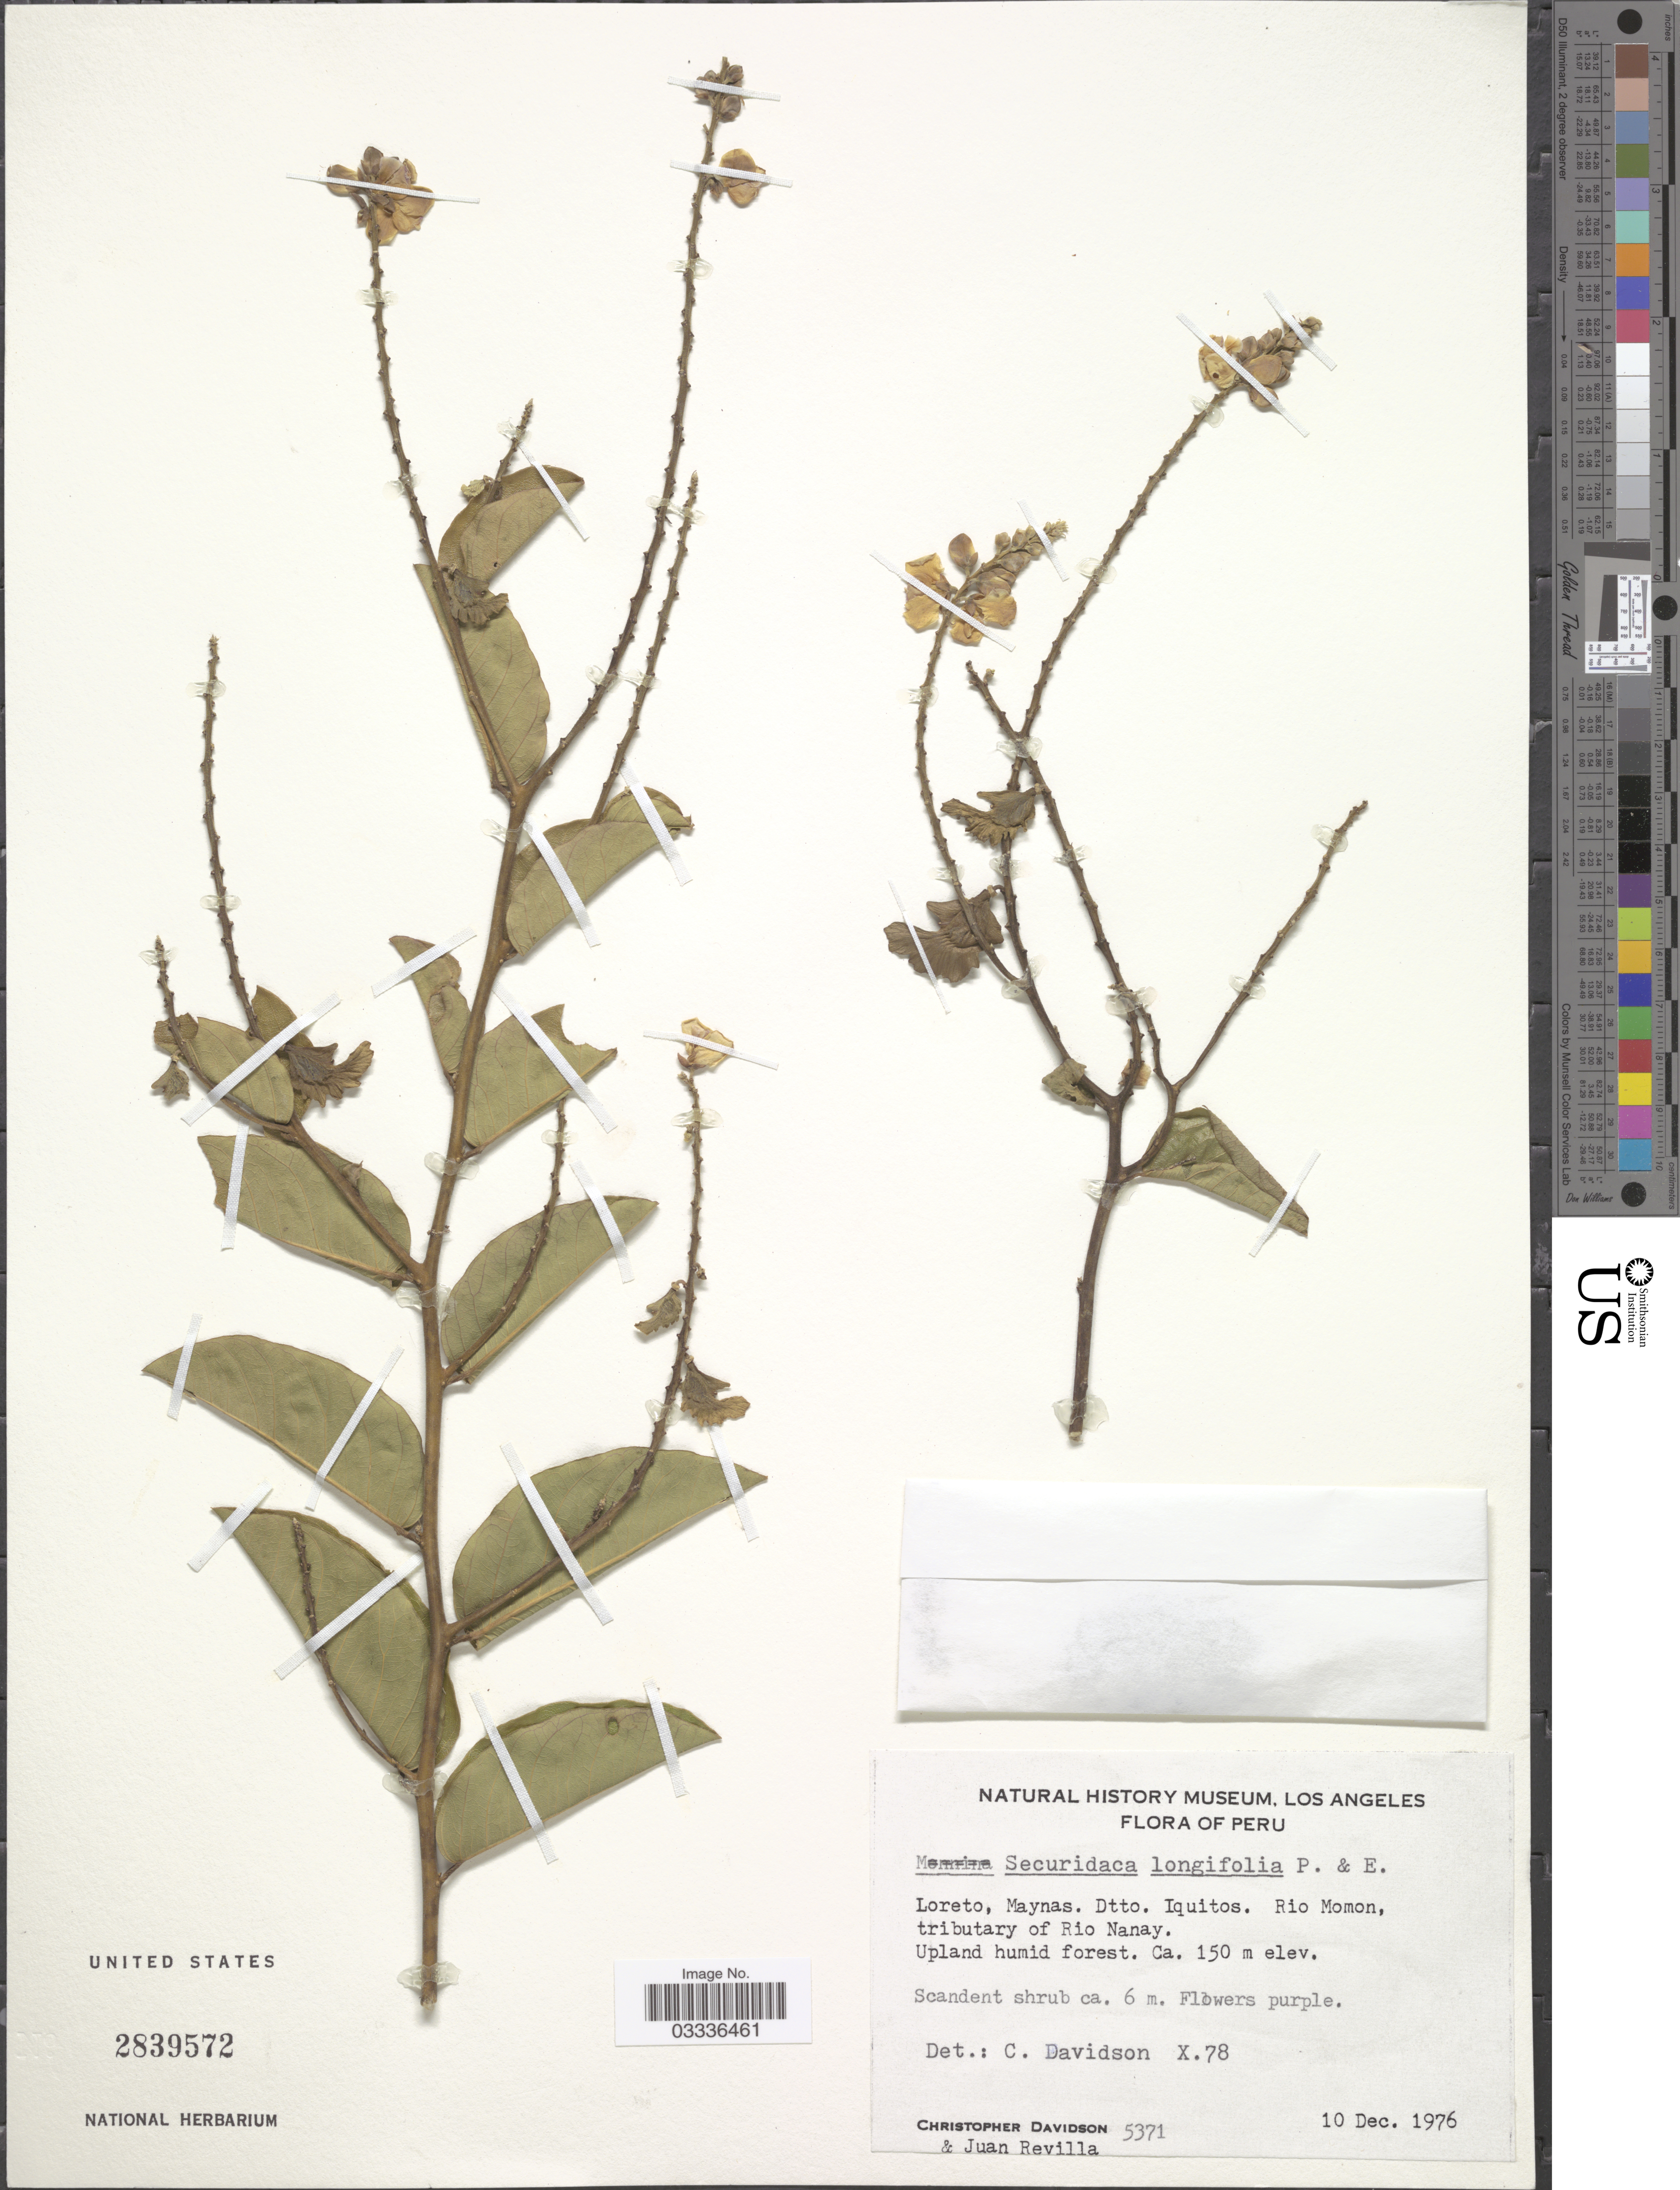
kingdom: Plantae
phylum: Tracheophyta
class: Magnoliopsida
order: Fabales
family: Polygalaceae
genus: Securidaca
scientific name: Securidaca longifolia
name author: Poepp. & Endl.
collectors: C. Davidson & J. Revilla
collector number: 5371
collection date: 1976-12-10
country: Peru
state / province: Loreto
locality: Maynas. Dtto. Iquitos. Rio Momon, tributary of Rio Nanay.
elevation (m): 150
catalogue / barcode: US 2839572